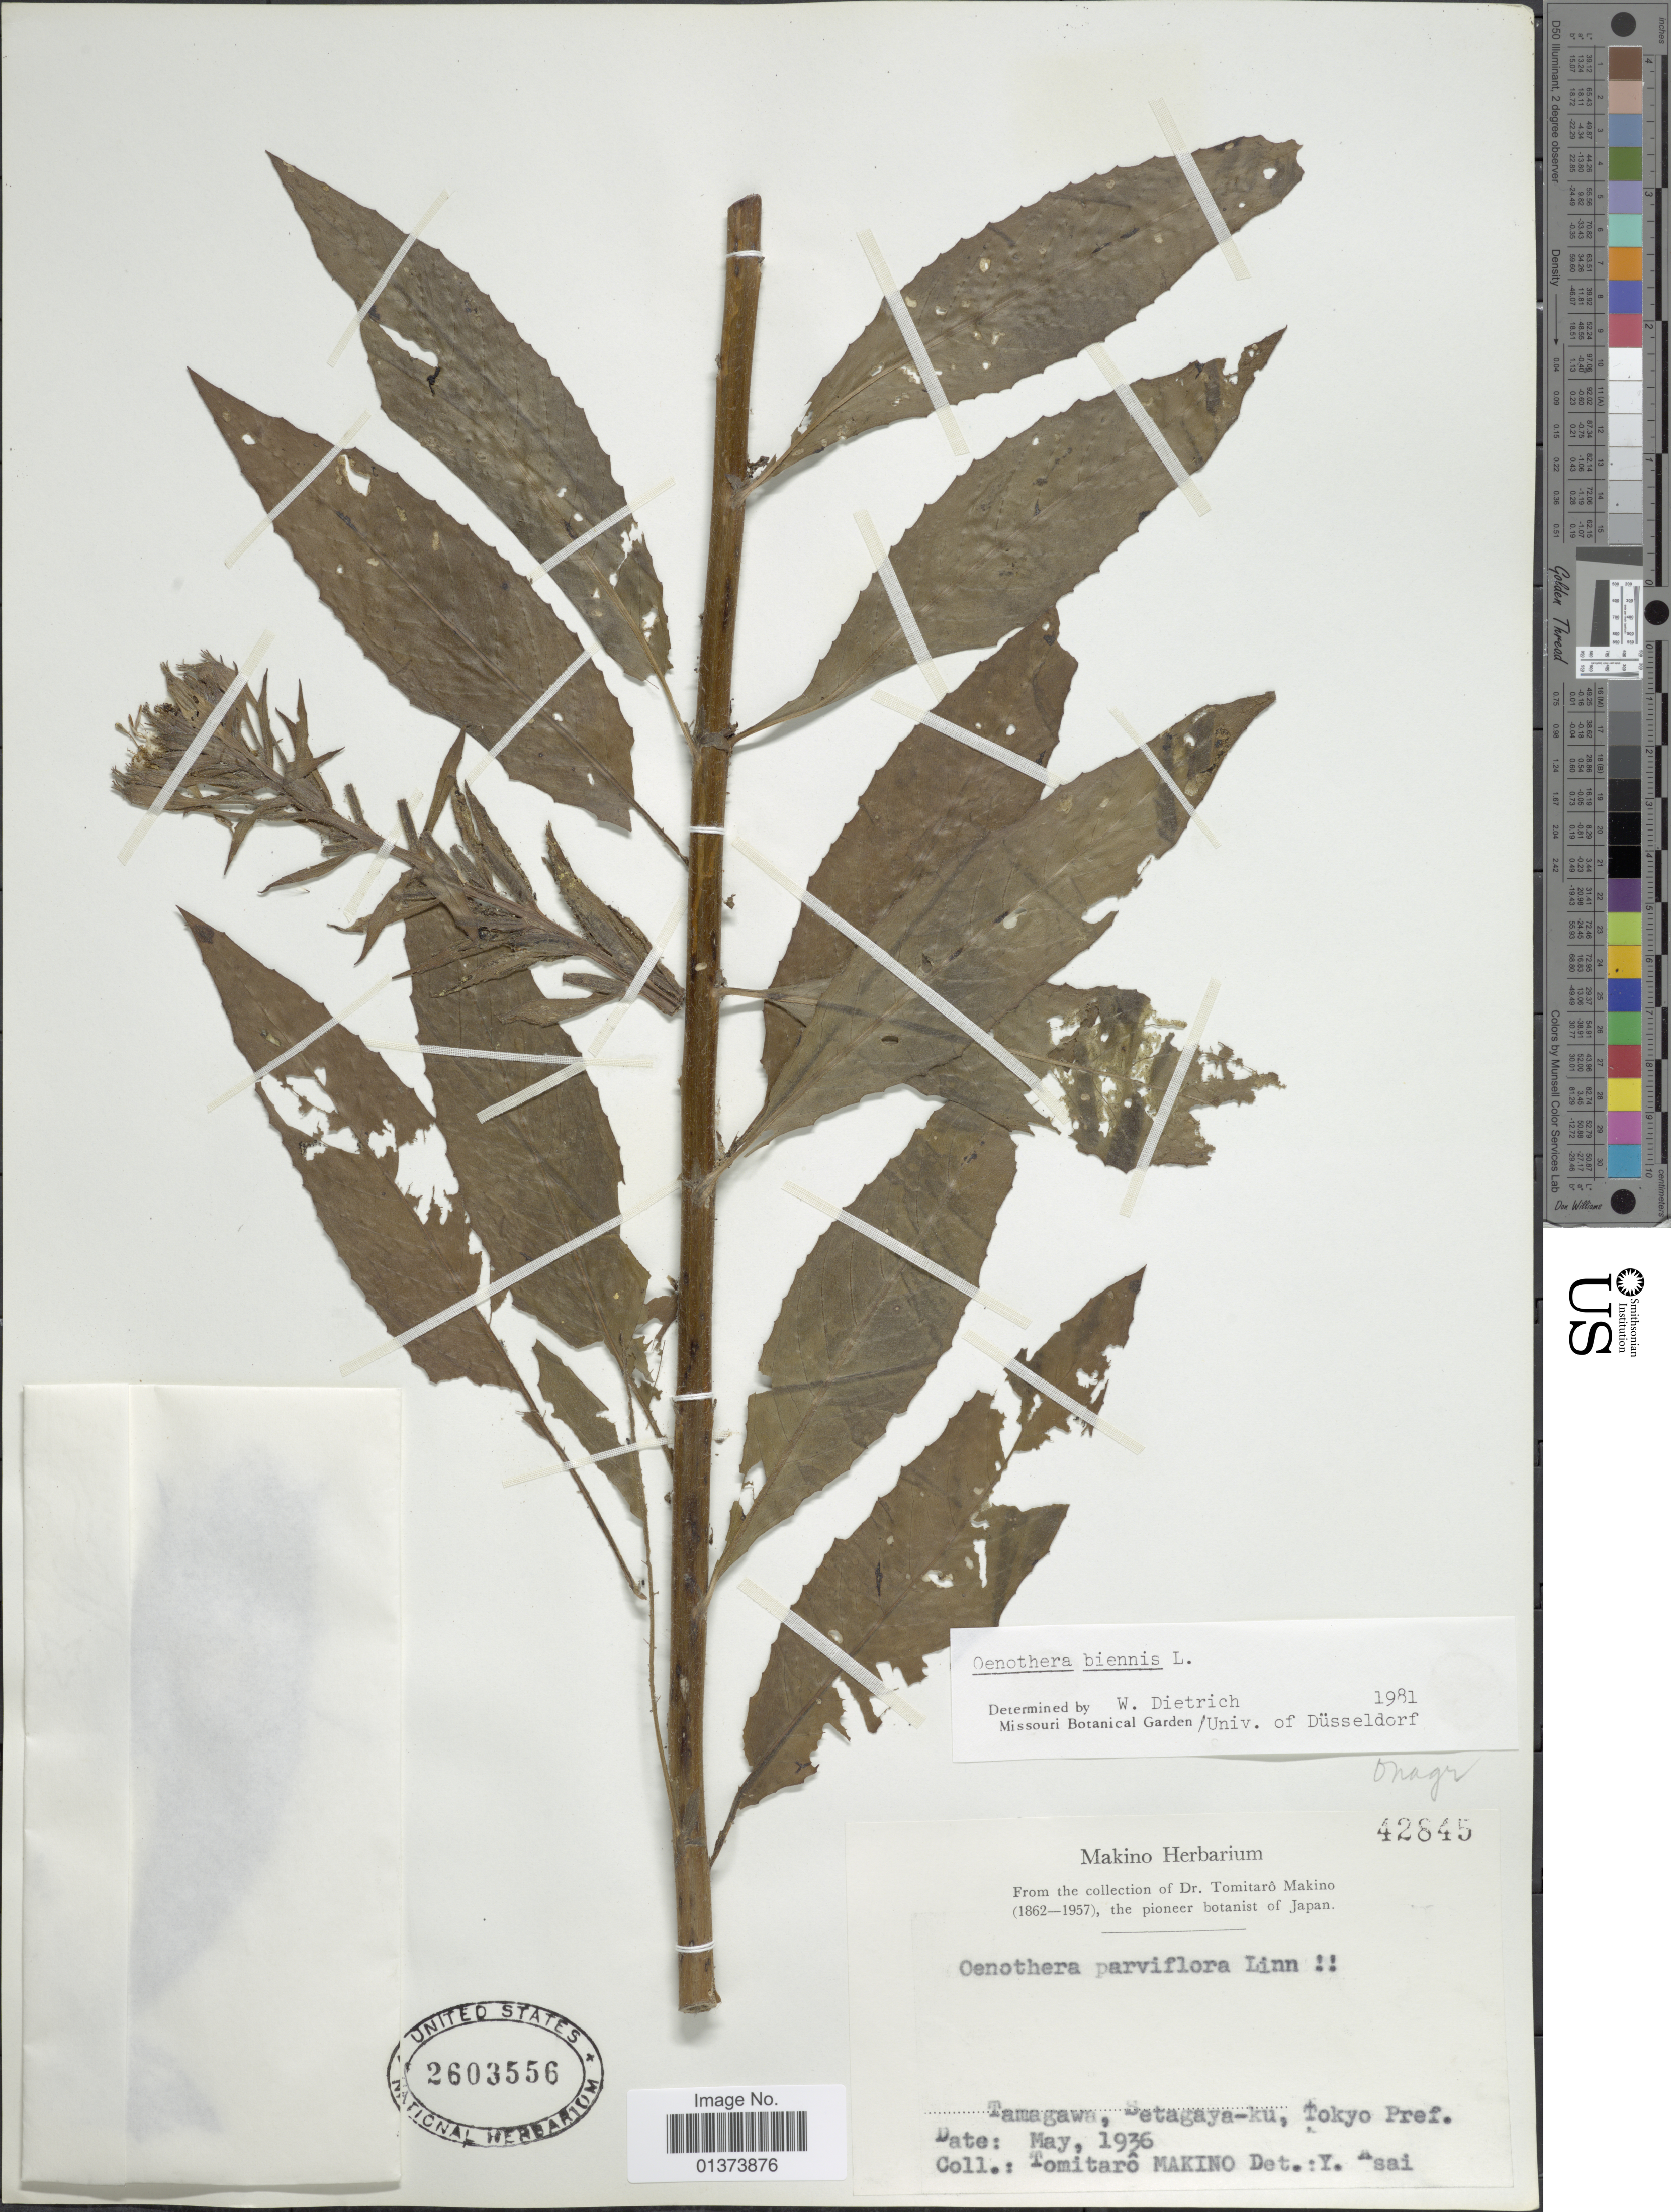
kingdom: Plantae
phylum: Tracheophyta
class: Magnoliopsida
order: Myrtales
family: Onagraceae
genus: Oenothera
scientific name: Oenothera biennis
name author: L.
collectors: T. Makino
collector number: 42845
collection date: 1936-05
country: Japan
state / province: Tokyo, Federal City of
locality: Tamagawa, Setagaya-ku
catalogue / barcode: US 2603556